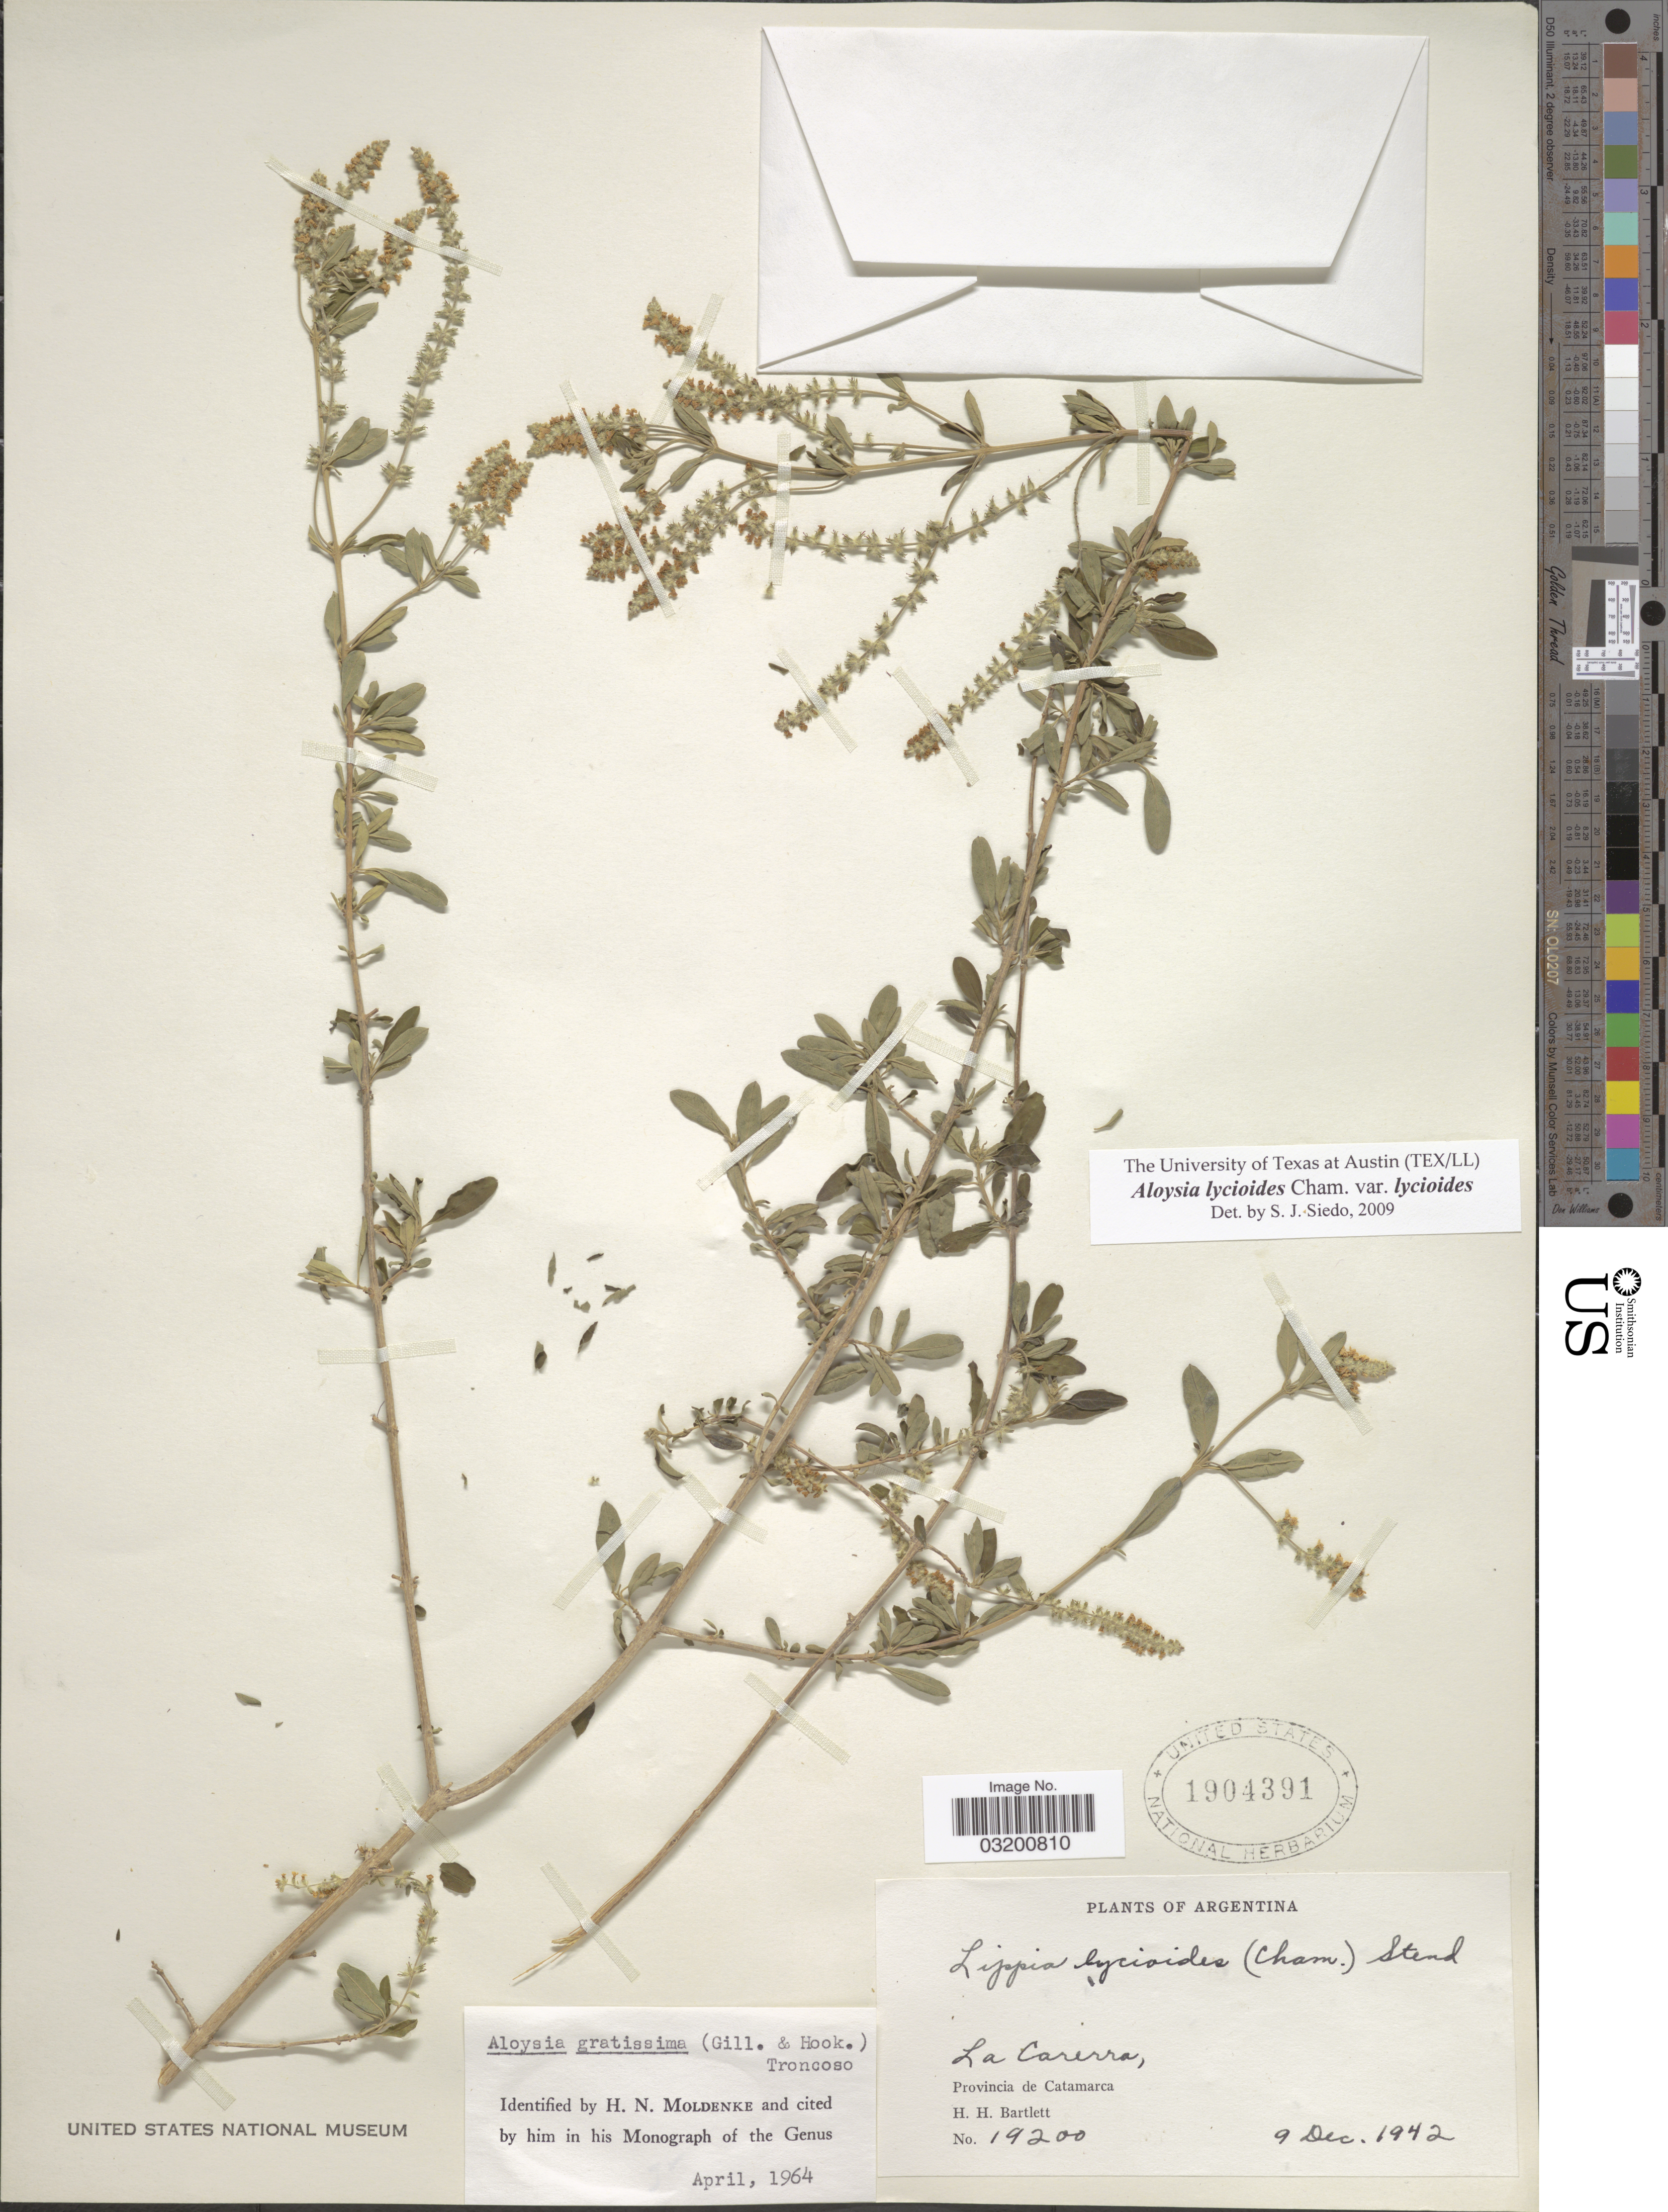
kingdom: Plantae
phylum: Tracheophyta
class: Magnoliopsida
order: Lamiales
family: Verbenaceae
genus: Aloysia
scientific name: Aloysia lycioides var. lycioides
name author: Cham.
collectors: H. H. Bartlett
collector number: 19200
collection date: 1942-12-09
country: Argentina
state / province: Catamarca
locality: La Carerra.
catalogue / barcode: US 1904391